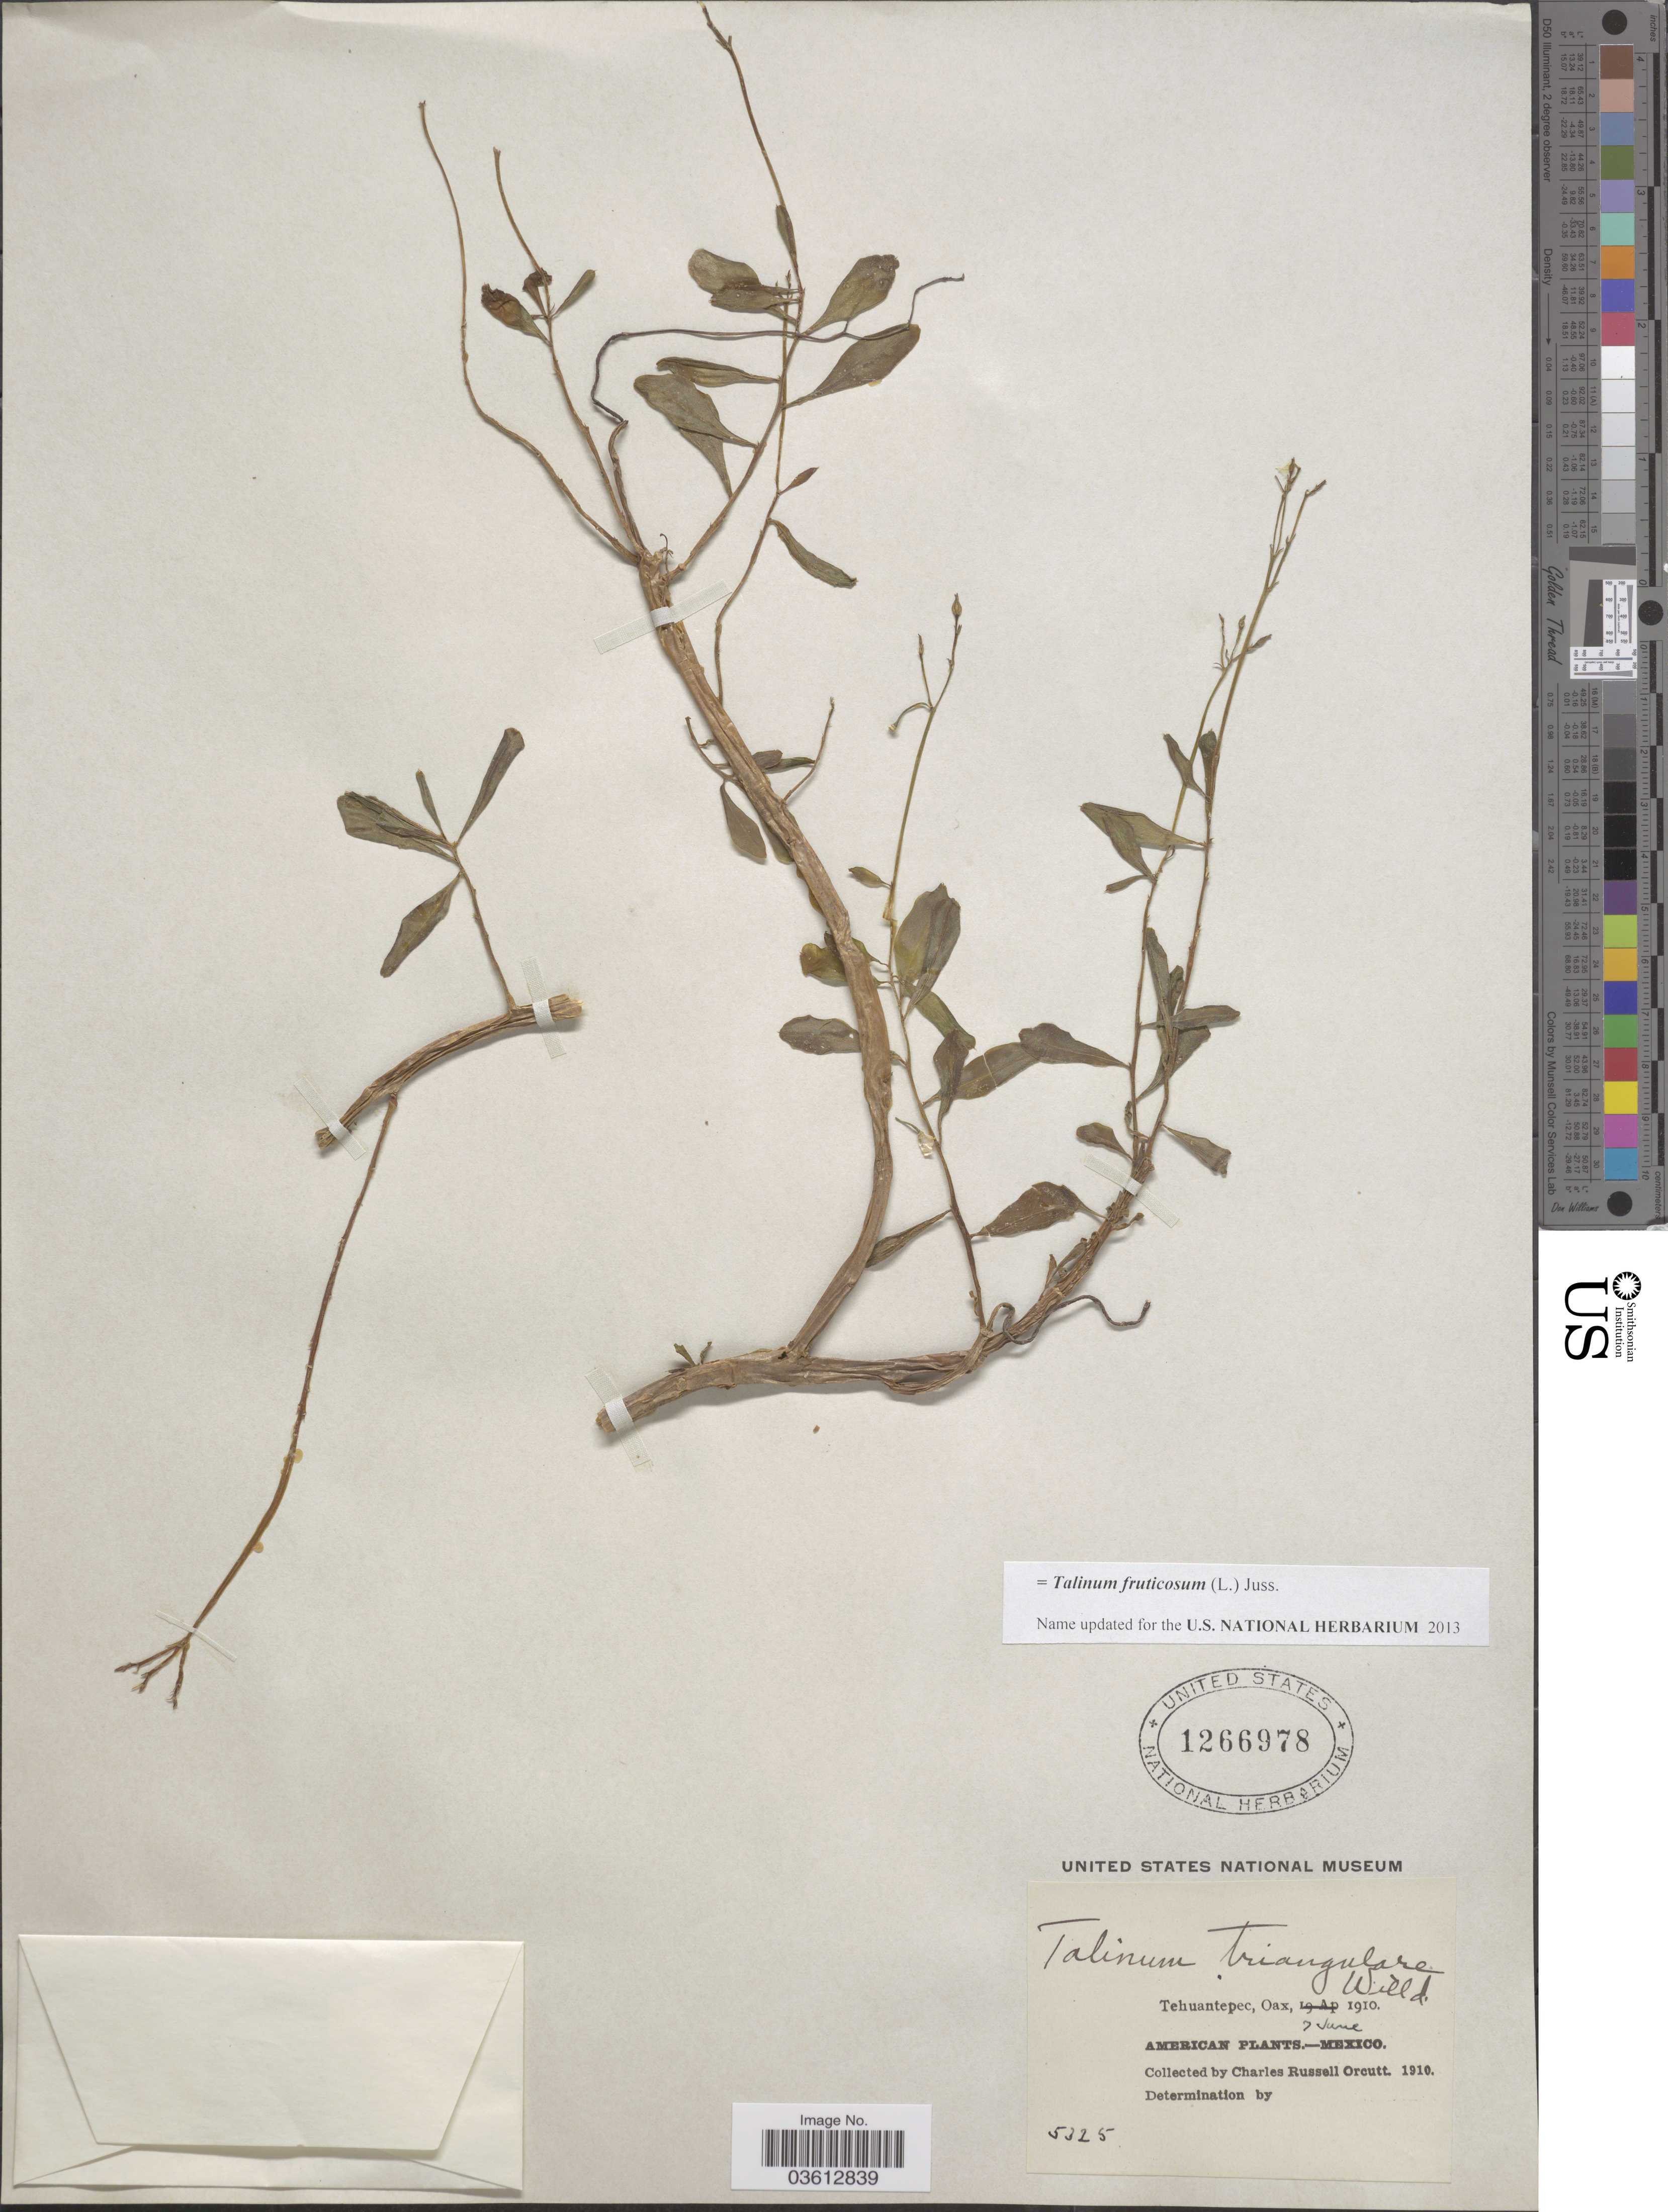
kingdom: Plantae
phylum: Tracheophyta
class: Magnoliopsida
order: Caryophyllales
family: Talinaceae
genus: Talinum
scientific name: Talinum fruticosum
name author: (L.) Juss.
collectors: C. R. Orcutt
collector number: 5325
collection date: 1910-06-07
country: Mexico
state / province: Oaxaca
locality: Tehuantepec.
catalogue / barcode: US 1266978